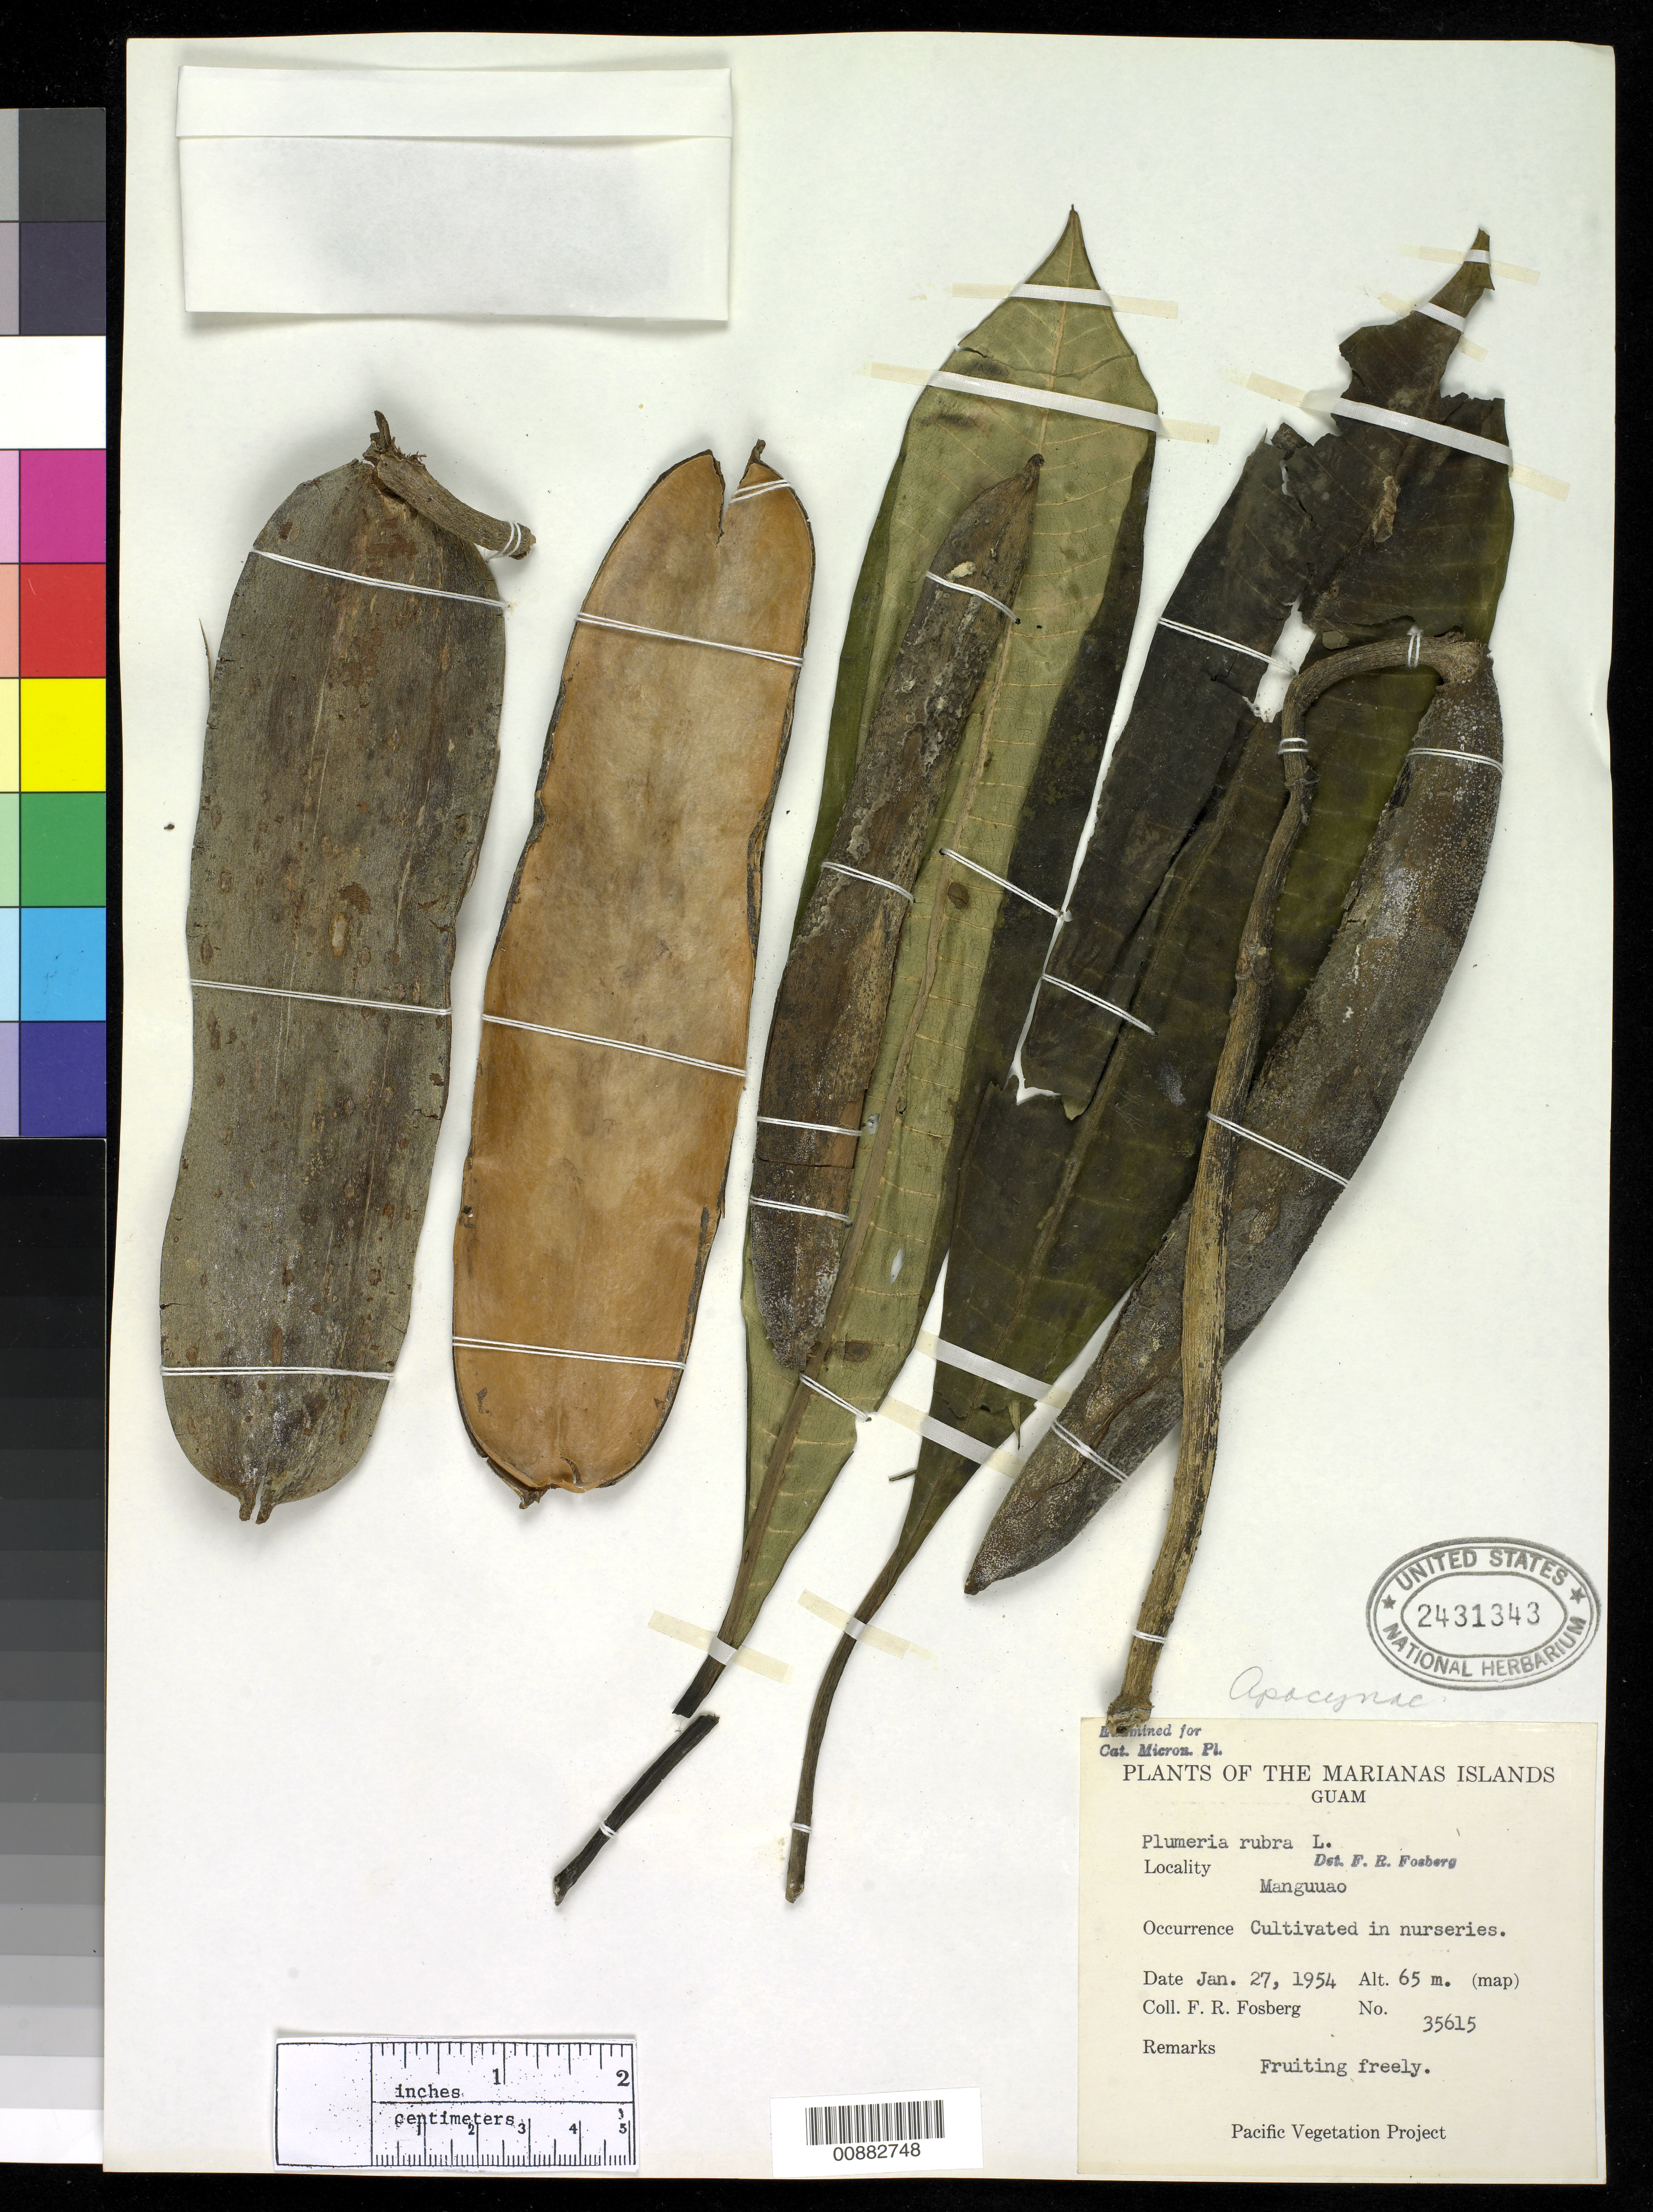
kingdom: Plantae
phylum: Tracheophyta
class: Magnoliopsida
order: Gentianales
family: Apocynaceae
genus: Plumeria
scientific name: Plumeria rubra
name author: L.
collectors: F. R. Fosberg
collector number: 35615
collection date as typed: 27 Jan 1954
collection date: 1954-01-27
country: Guam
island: Guam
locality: Manguuao.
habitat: Cultivated in nurseries.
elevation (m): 65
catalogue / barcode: US 2431343